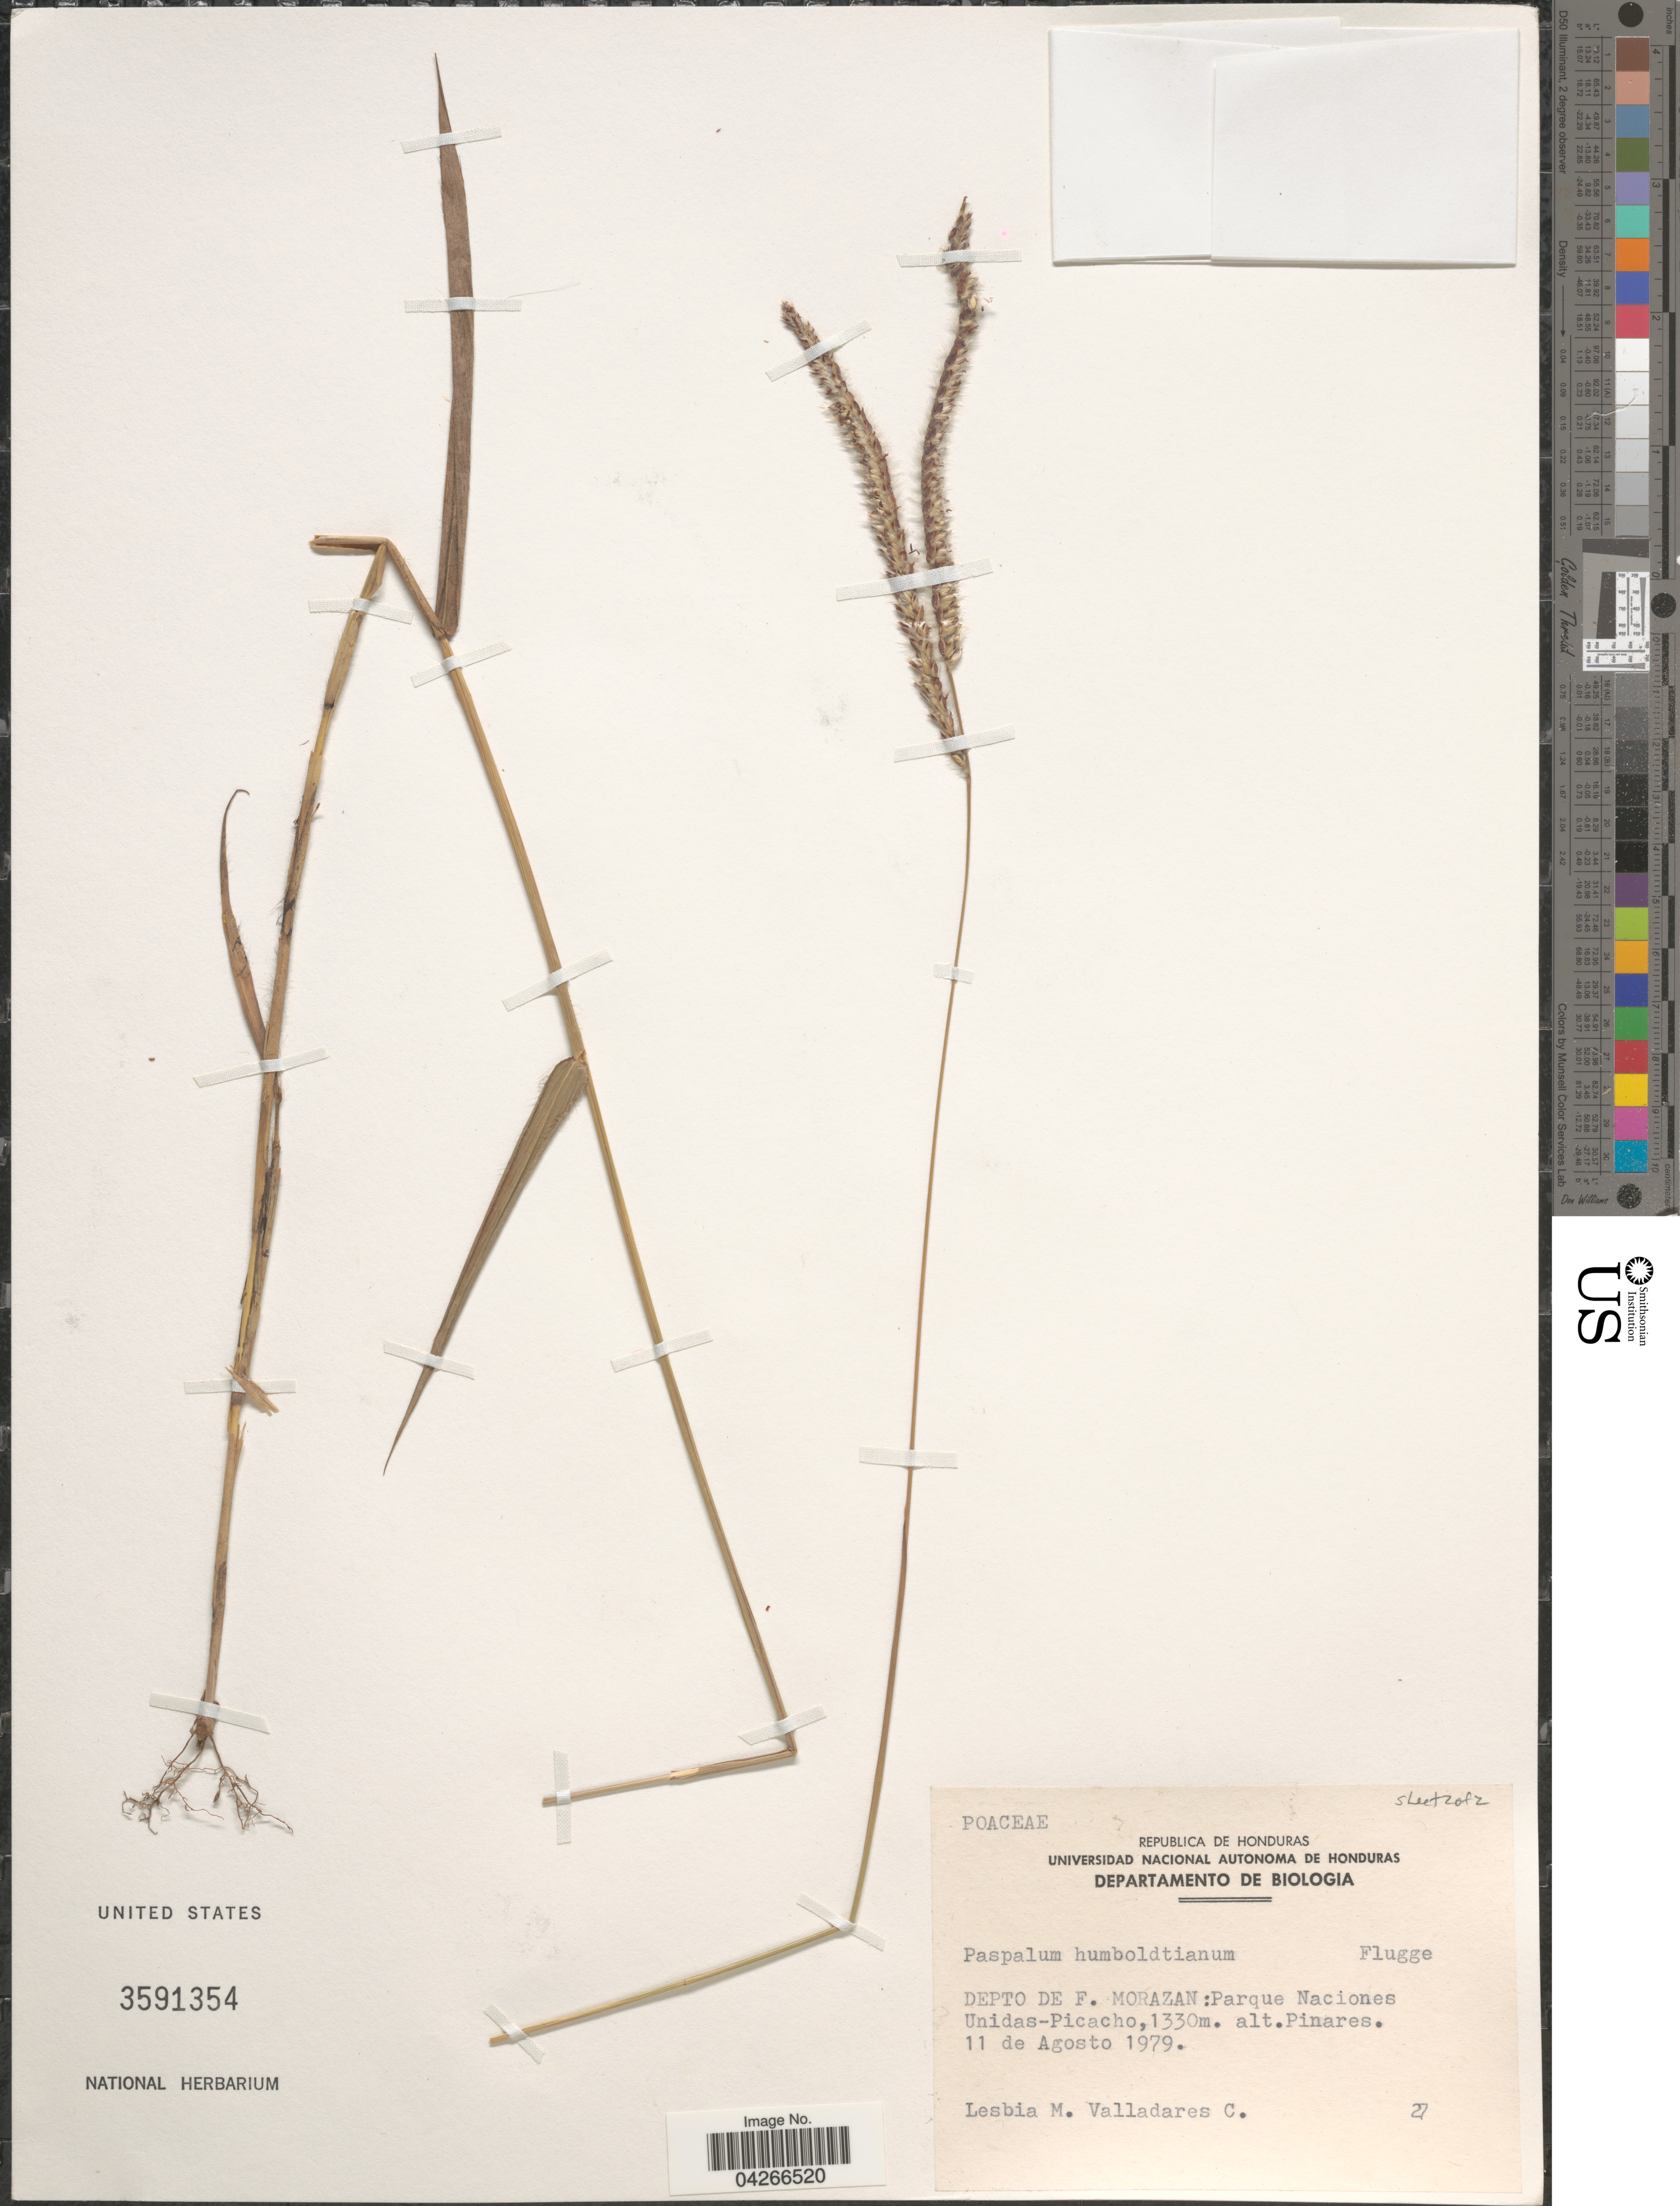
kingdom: Plantae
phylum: Tracheophyta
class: Liliopsida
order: Poales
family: Poaceae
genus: Paspalum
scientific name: Paspalum humboldtianum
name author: Flüggé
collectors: L. Valladares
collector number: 27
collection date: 1979-08-11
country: Honduras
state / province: Fco. Morazán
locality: Republica de Honduras. Depto de F. Morazan: Parque Naciones Unidas-Picacho.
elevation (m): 1330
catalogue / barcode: US 3591354